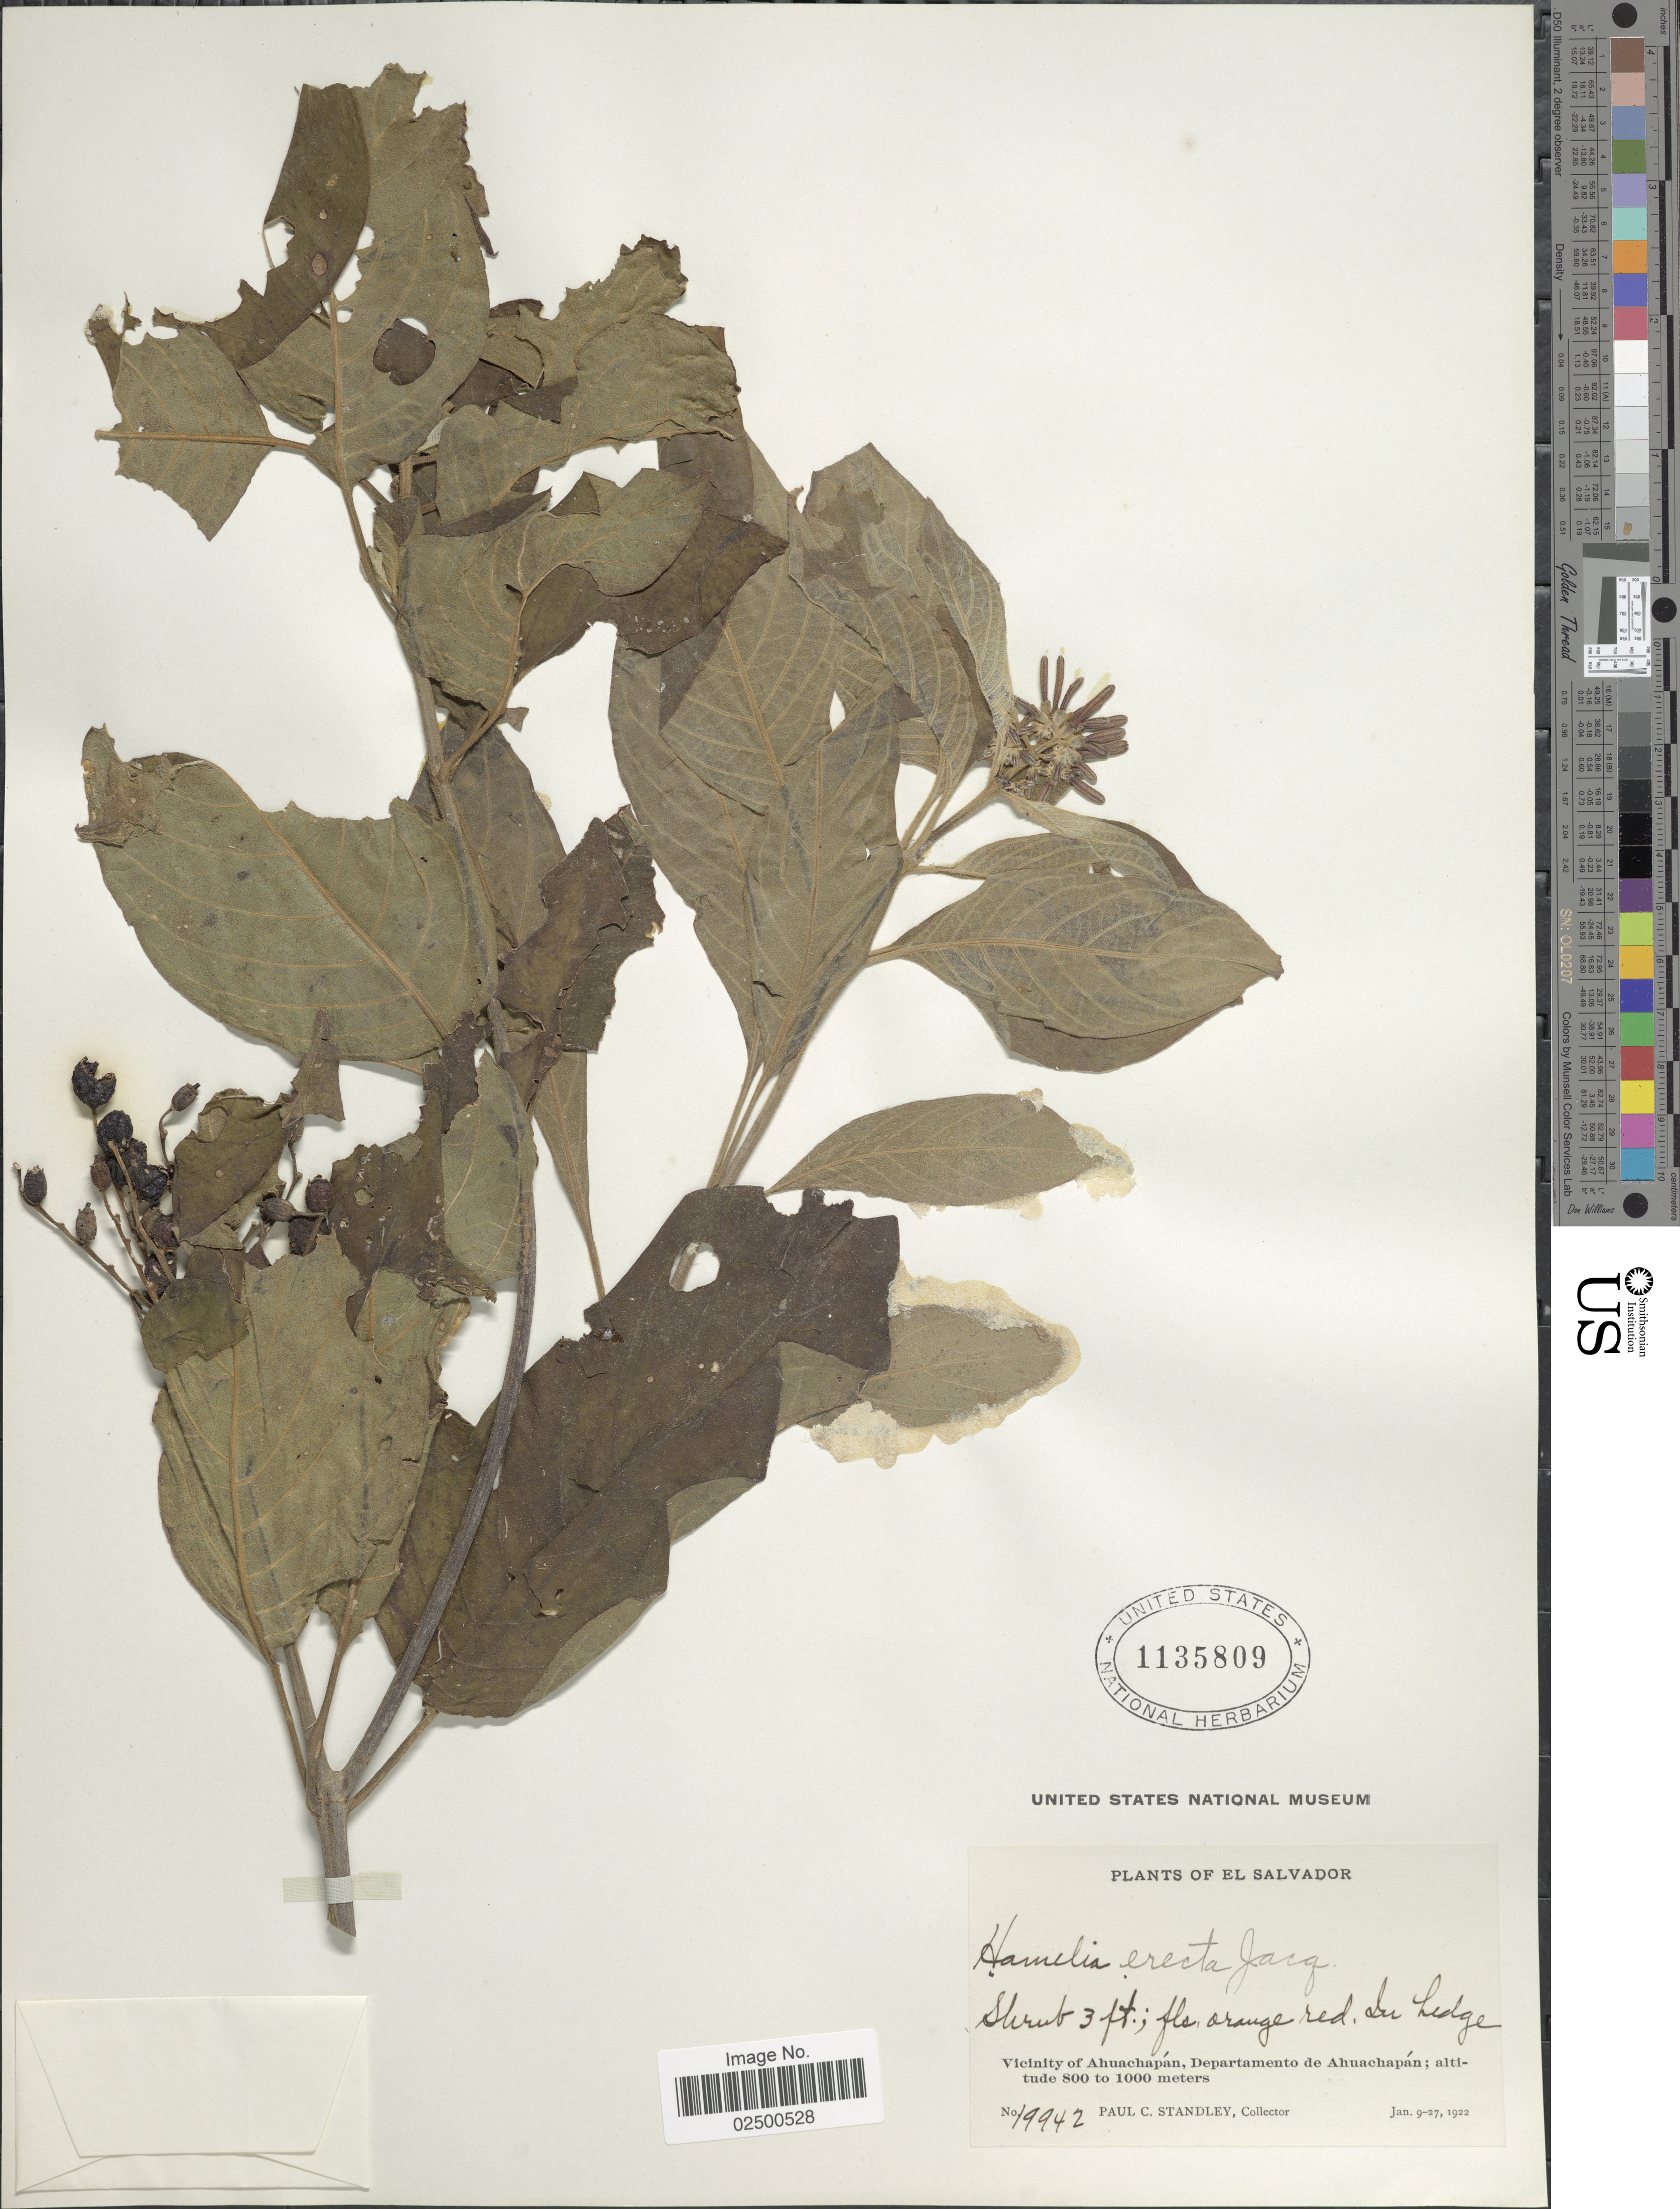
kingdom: Plantae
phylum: Tracheophyta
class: Magnoliopsida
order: Gentianales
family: Rubiaceae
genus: Hamelia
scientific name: Hamelia erecta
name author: Jacq.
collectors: P. C. Standley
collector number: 19942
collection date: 1922-01-09/1922-01-27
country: El Salvador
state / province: Ahuachapan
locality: Vicinity of Ahuachapan, Departamento de Ahuachapan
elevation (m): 800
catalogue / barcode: US 1135809